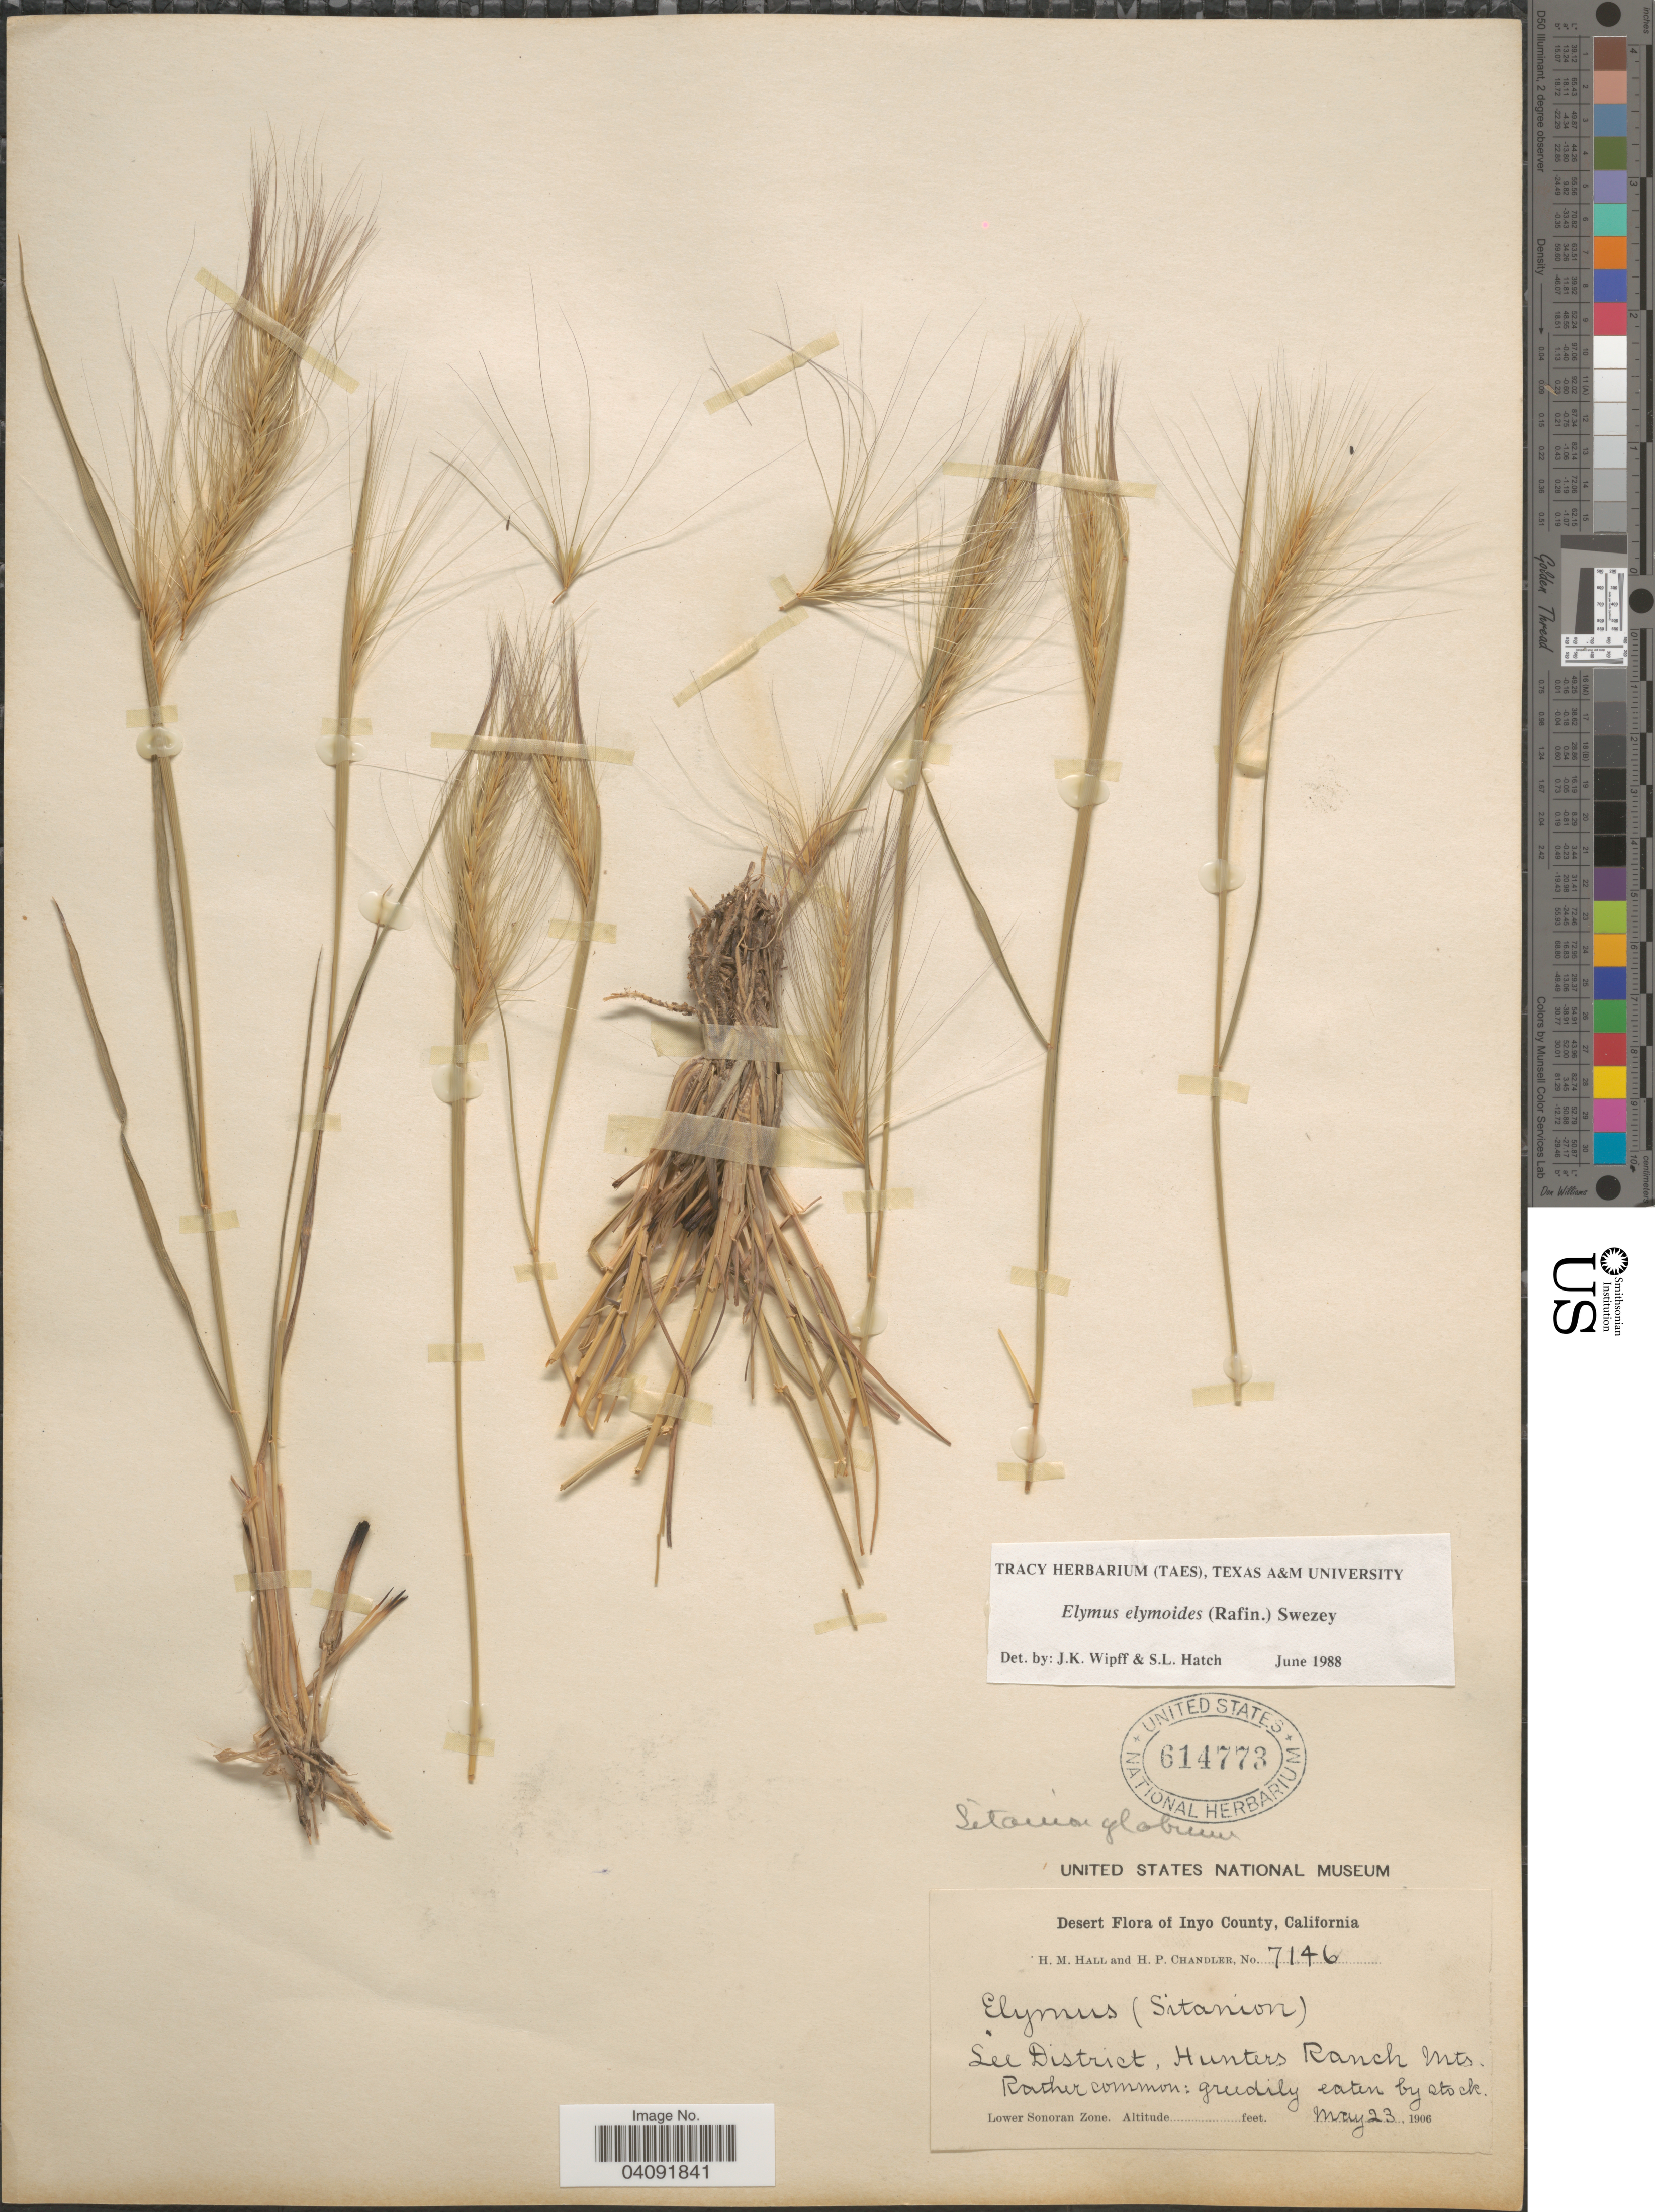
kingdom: Plantae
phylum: Tracheophyta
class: Liliopsida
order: Poales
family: Poaceae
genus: Elymus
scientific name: Elymus elymoides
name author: (Raf.) Swezey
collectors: H. M. Hall & H. Chandler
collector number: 7146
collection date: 1906-05-23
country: United States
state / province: California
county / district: Inyo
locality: Desert. Inyo County. Lee District, Hunters Ranch Mts. Lower Sonoran Zone.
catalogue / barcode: US 614773